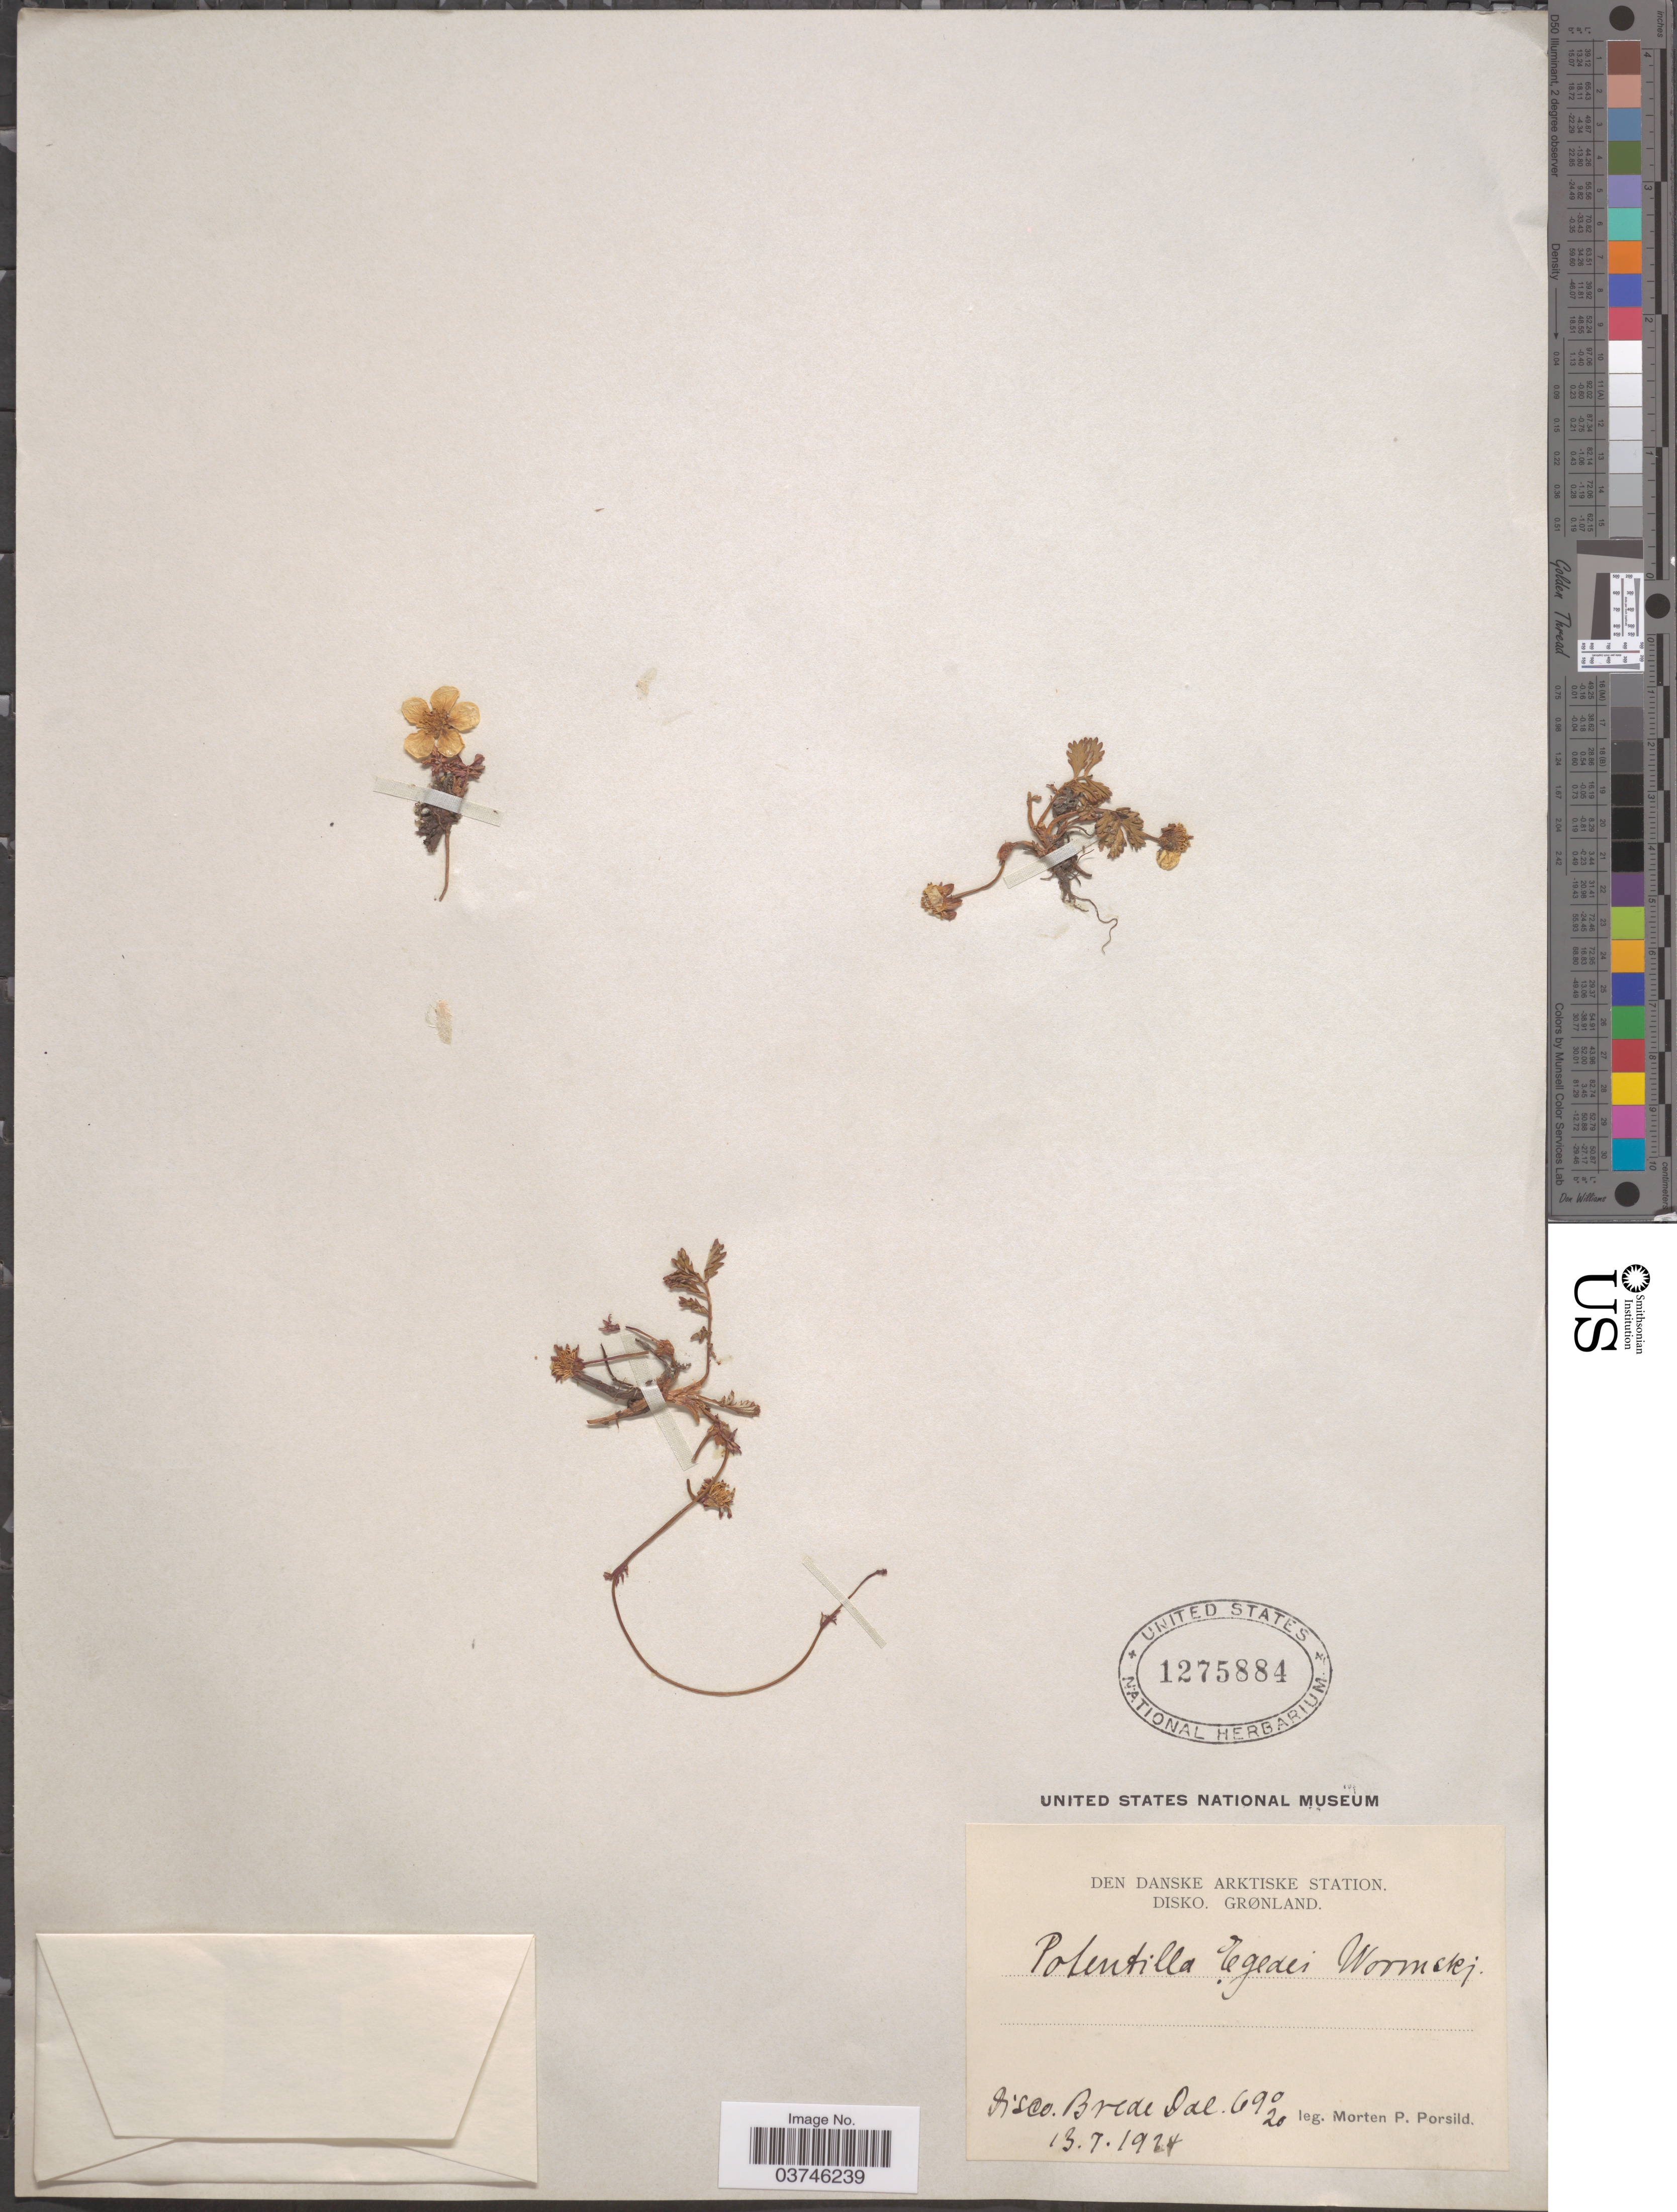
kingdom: Plantae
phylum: Tracheophyta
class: Magnoliopsida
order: Rosales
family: Rosaceae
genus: Argentina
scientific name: Argentina egedii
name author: (Wormsk. ex Oeder) Rydb.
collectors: M. P. Porsild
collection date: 1924-07-13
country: Greenland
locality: Den Danske Arktiske Station. Disko. Grønland. Disco, Brede Dal. 69° 20 [unsure placement]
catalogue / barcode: US 1275884